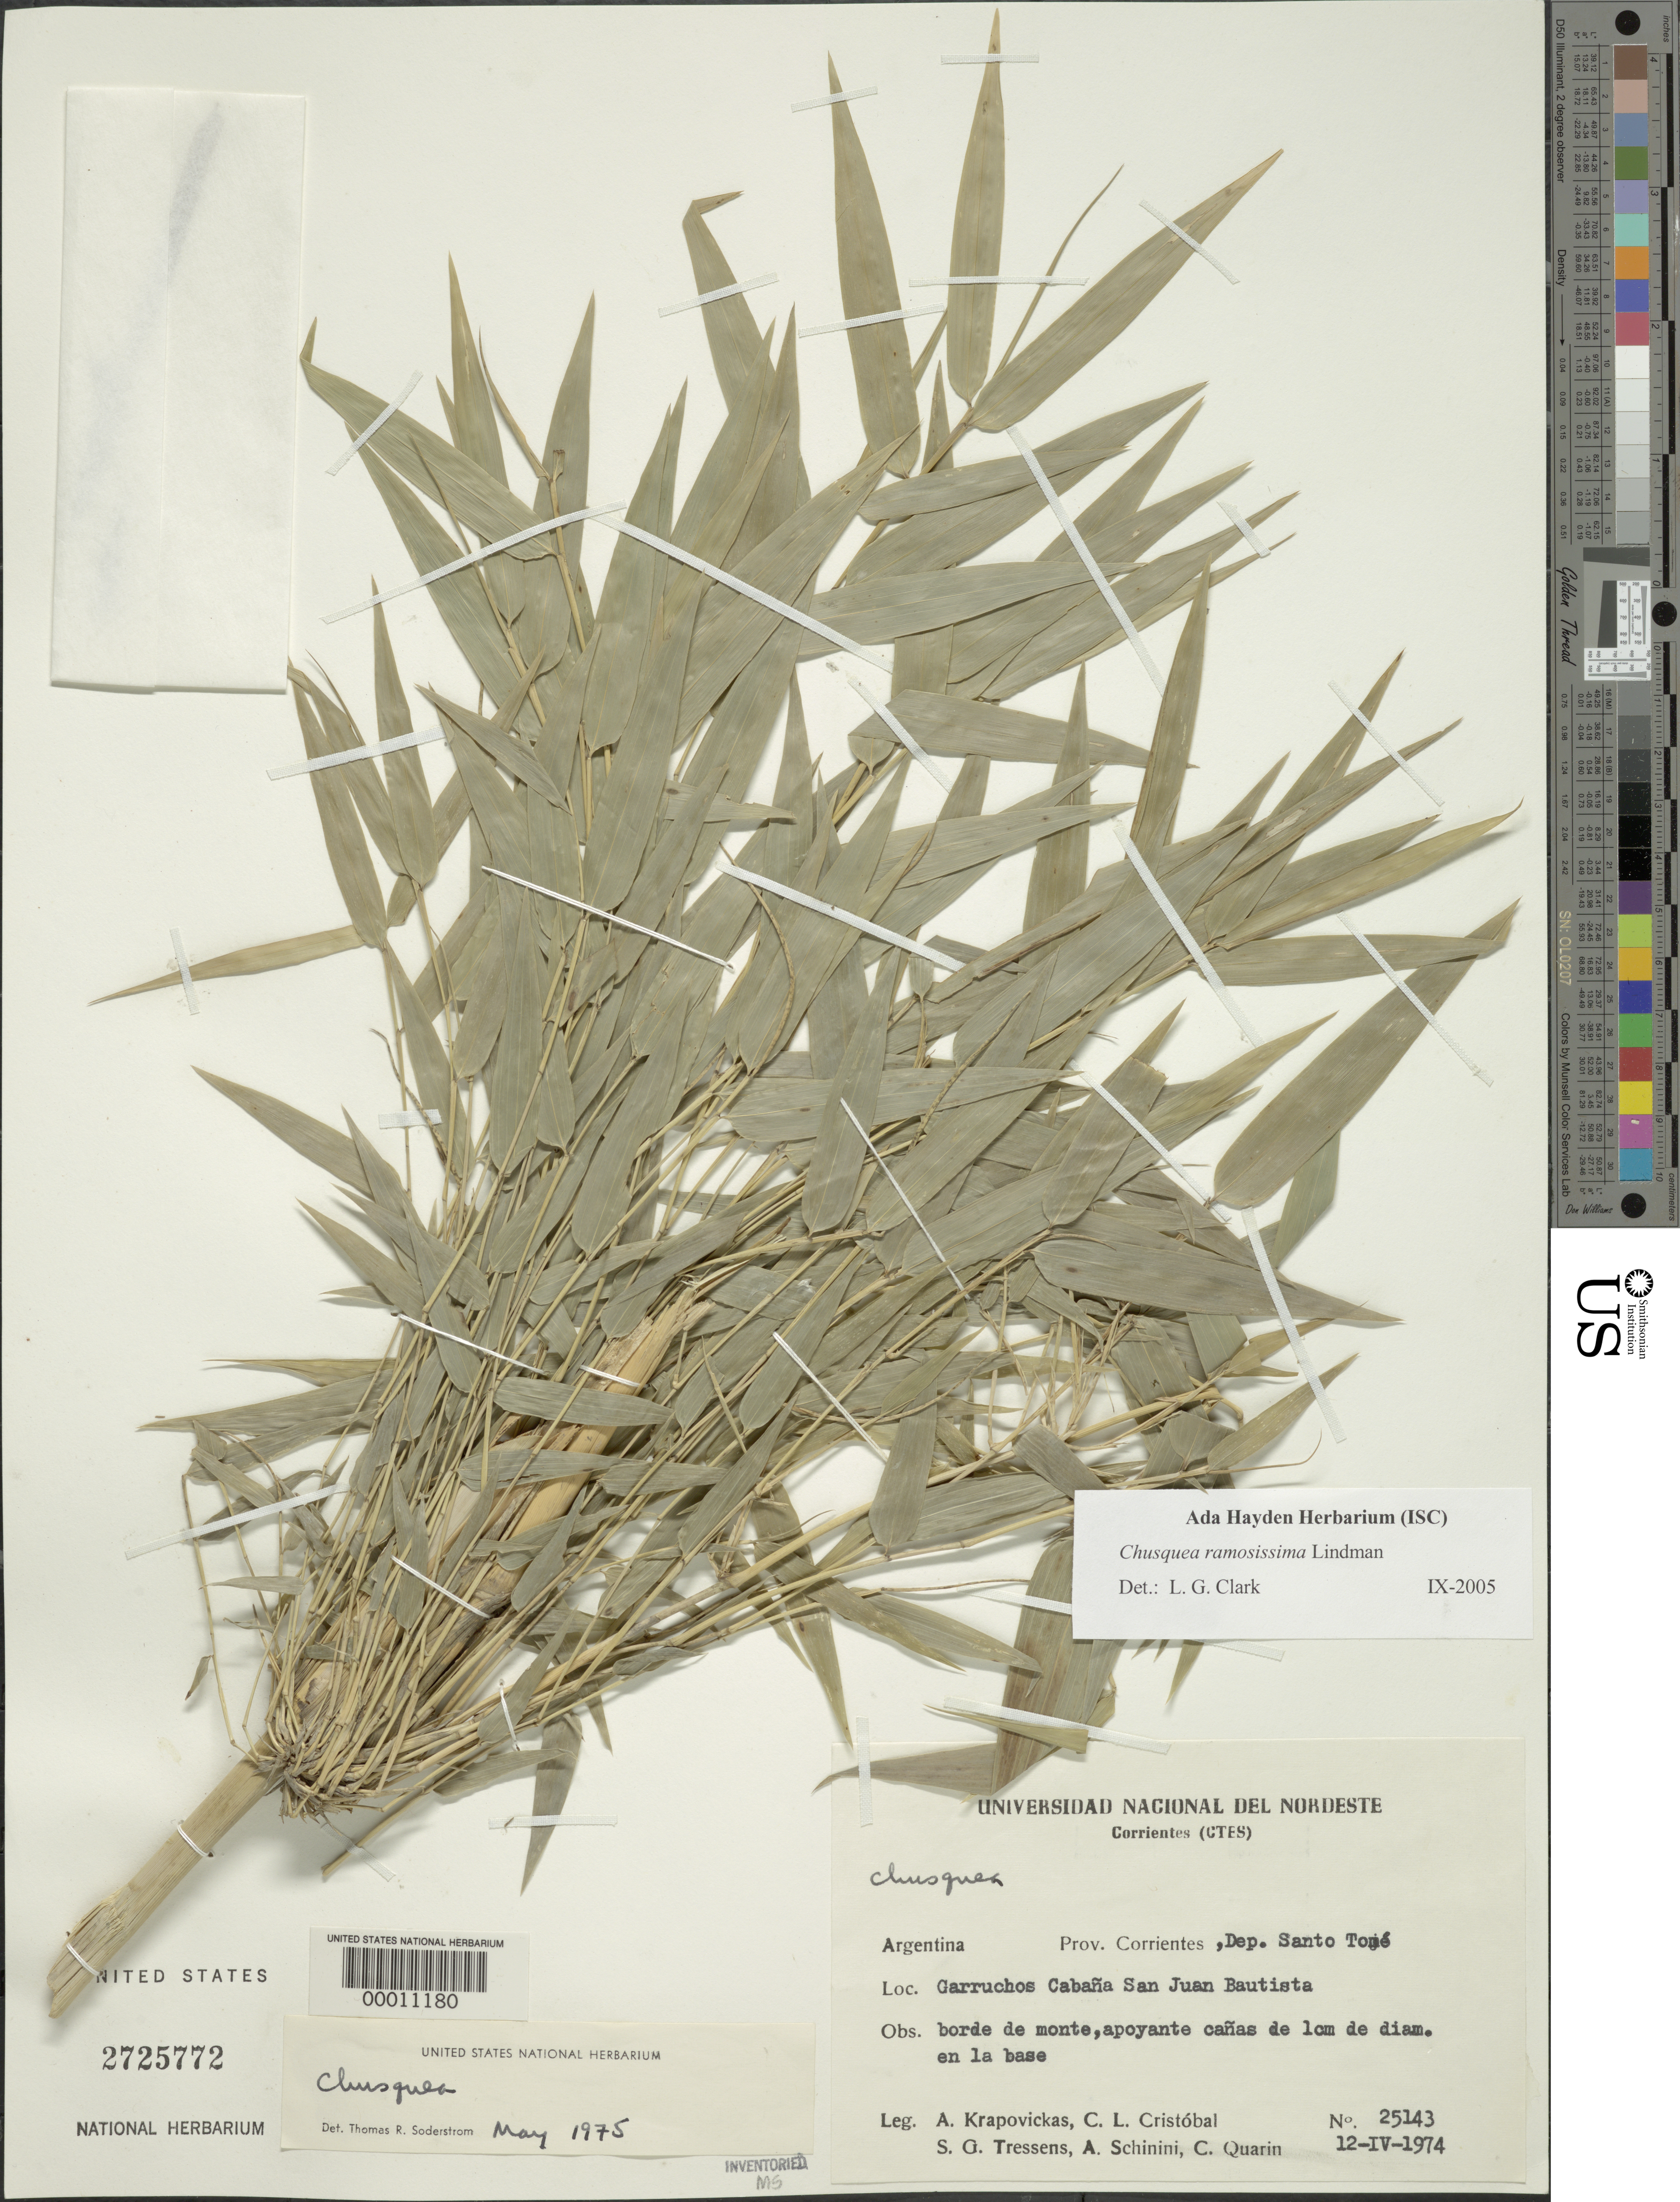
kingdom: Plantae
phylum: Tracheophyta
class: Liliopsida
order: Poales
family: Poaceae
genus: Chusquea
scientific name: Chusquea ramosissima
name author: Lindm.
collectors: A. Krapovickas & C. L. Cristóbal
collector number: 25143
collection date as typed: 12 Apr 1974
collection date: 1974-04-12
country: Argentina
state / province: Corrientes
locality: Santo Tome, Garruchos, Cabana San Juan Bautista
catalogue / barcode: US 2725772